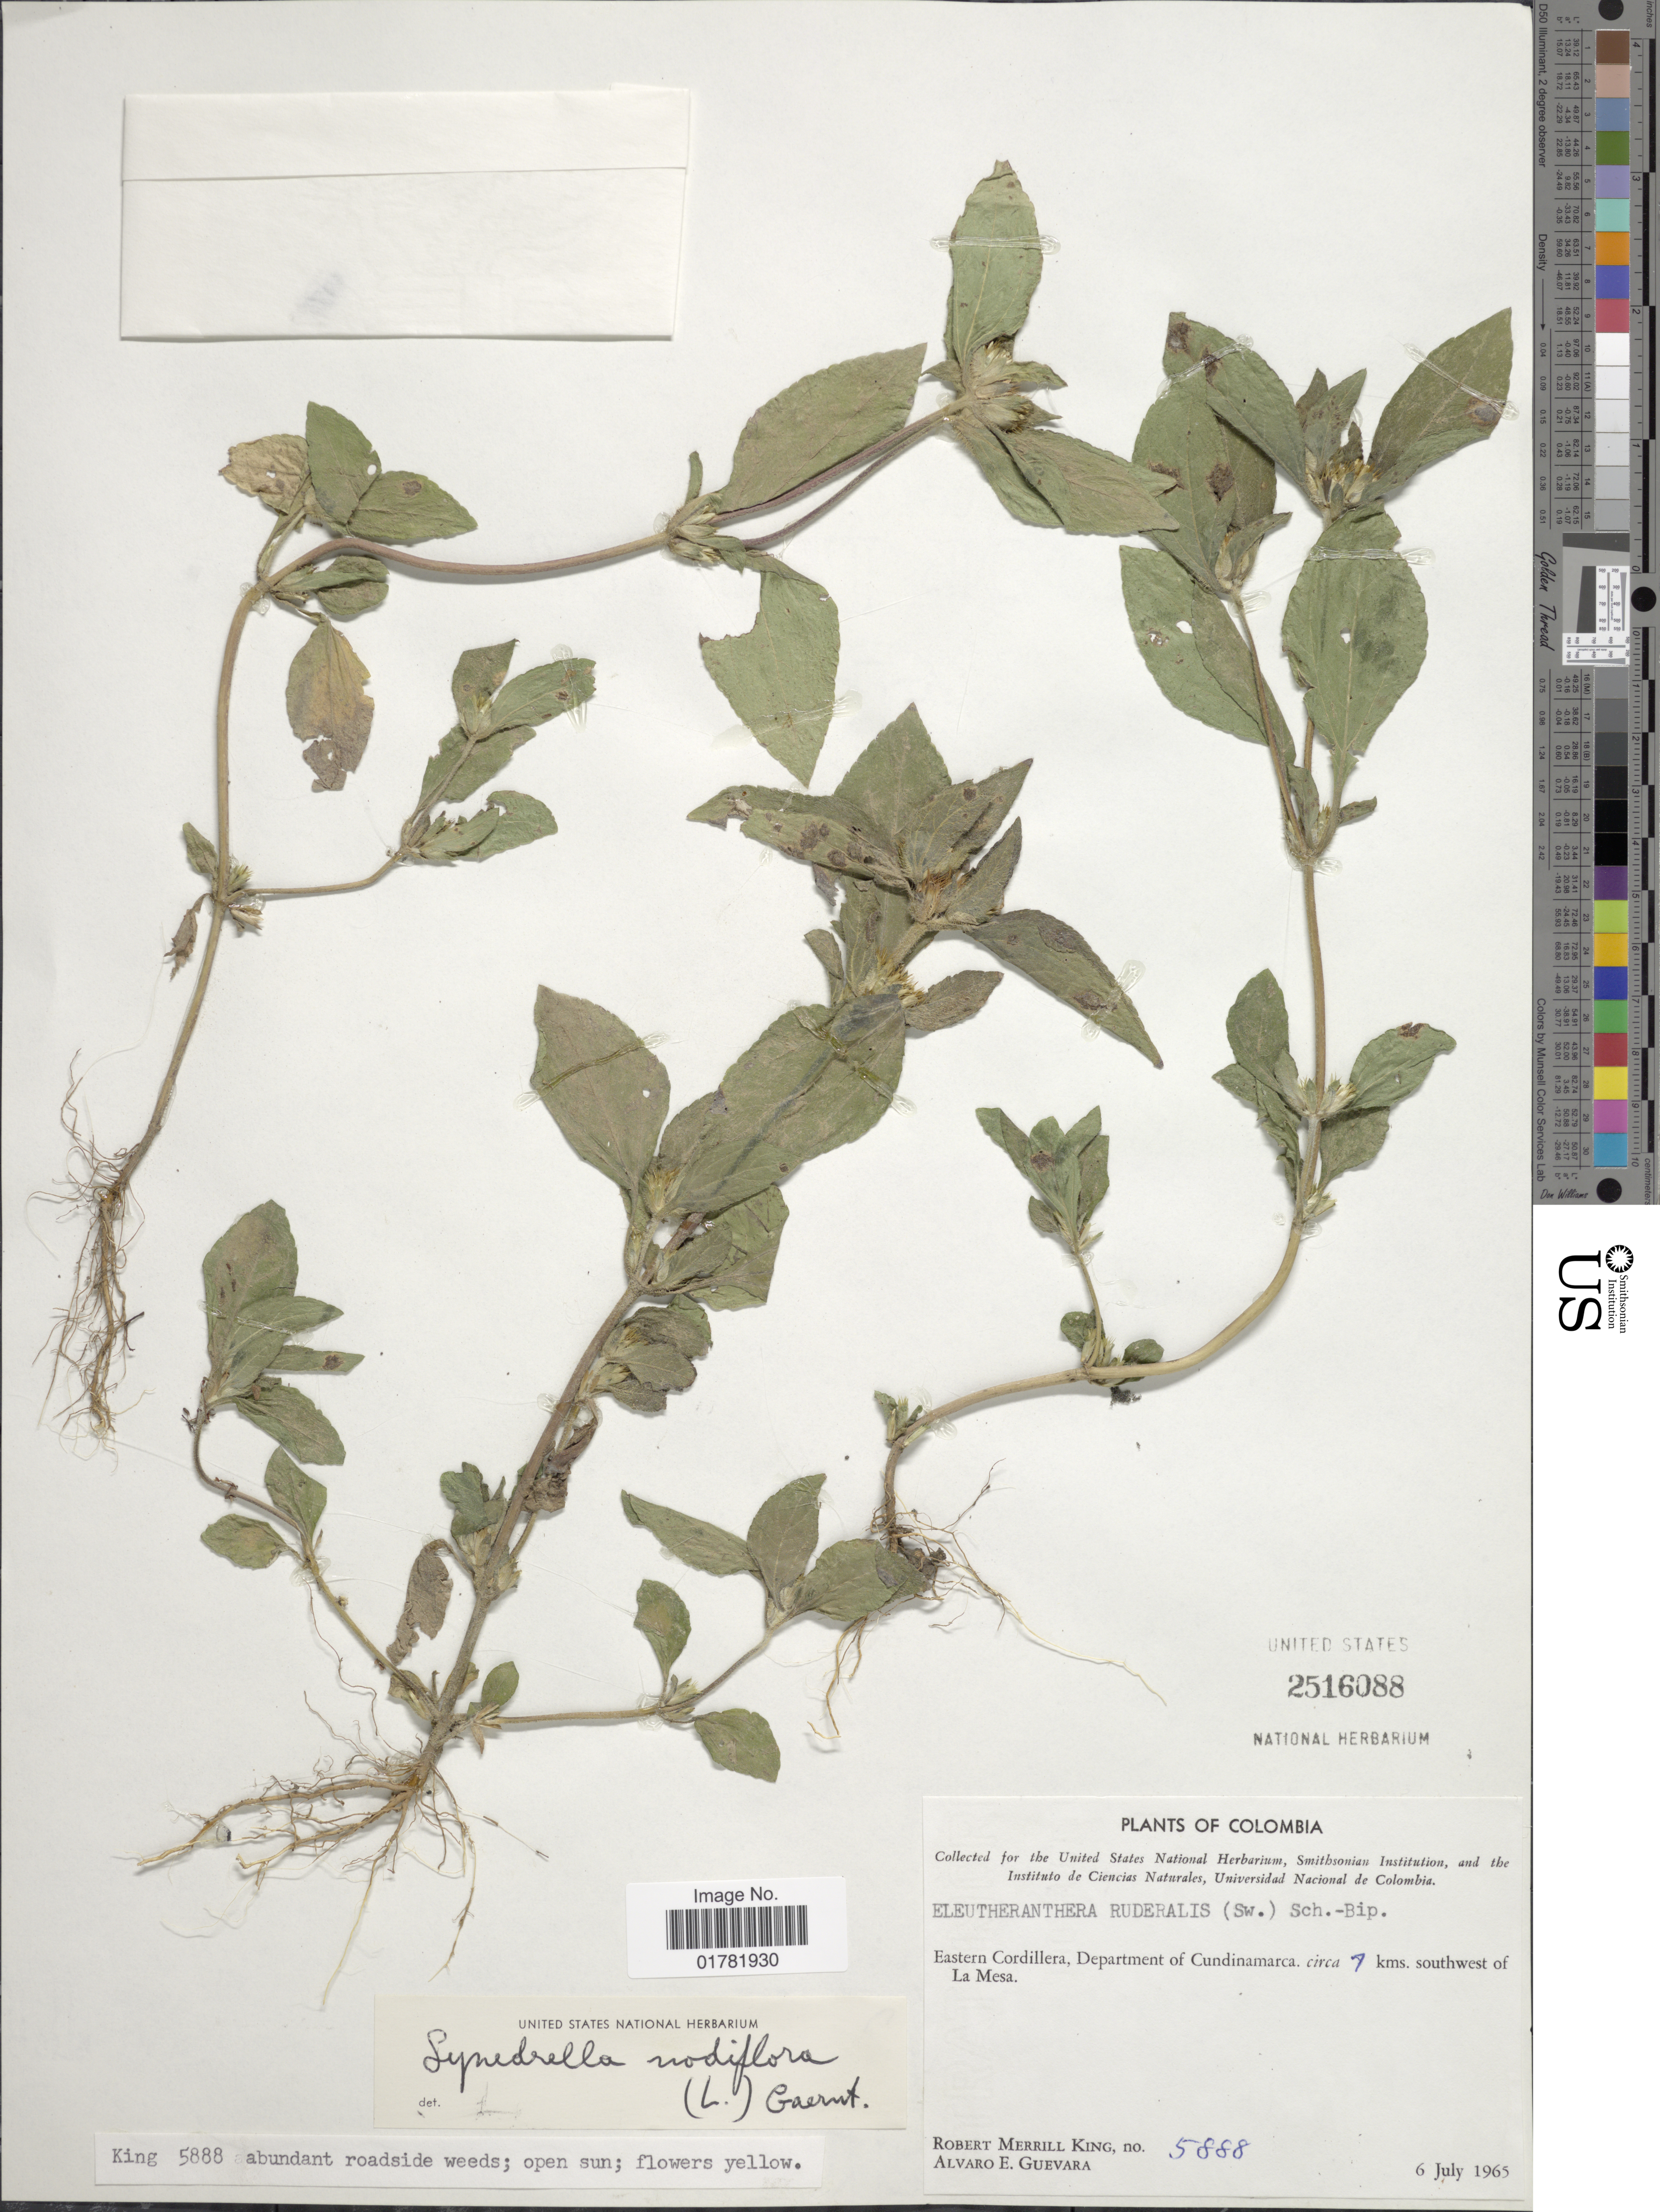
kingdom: Plantae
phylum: Tracheophyta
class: Magnoliopsida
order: Asterales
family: Asteraceae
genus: Synedrella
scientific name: Synedrella nodiflora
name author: (L.) Gaertn.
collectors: R. M. King & A. E. Guevara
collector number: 5888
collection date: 1965-07-06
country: Colombia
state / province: Cundinamarca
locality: Eastern Cordillera, Departmet of Cundinamarca, circa 1 kms southwest of La Mesa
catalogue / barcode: US 2516088